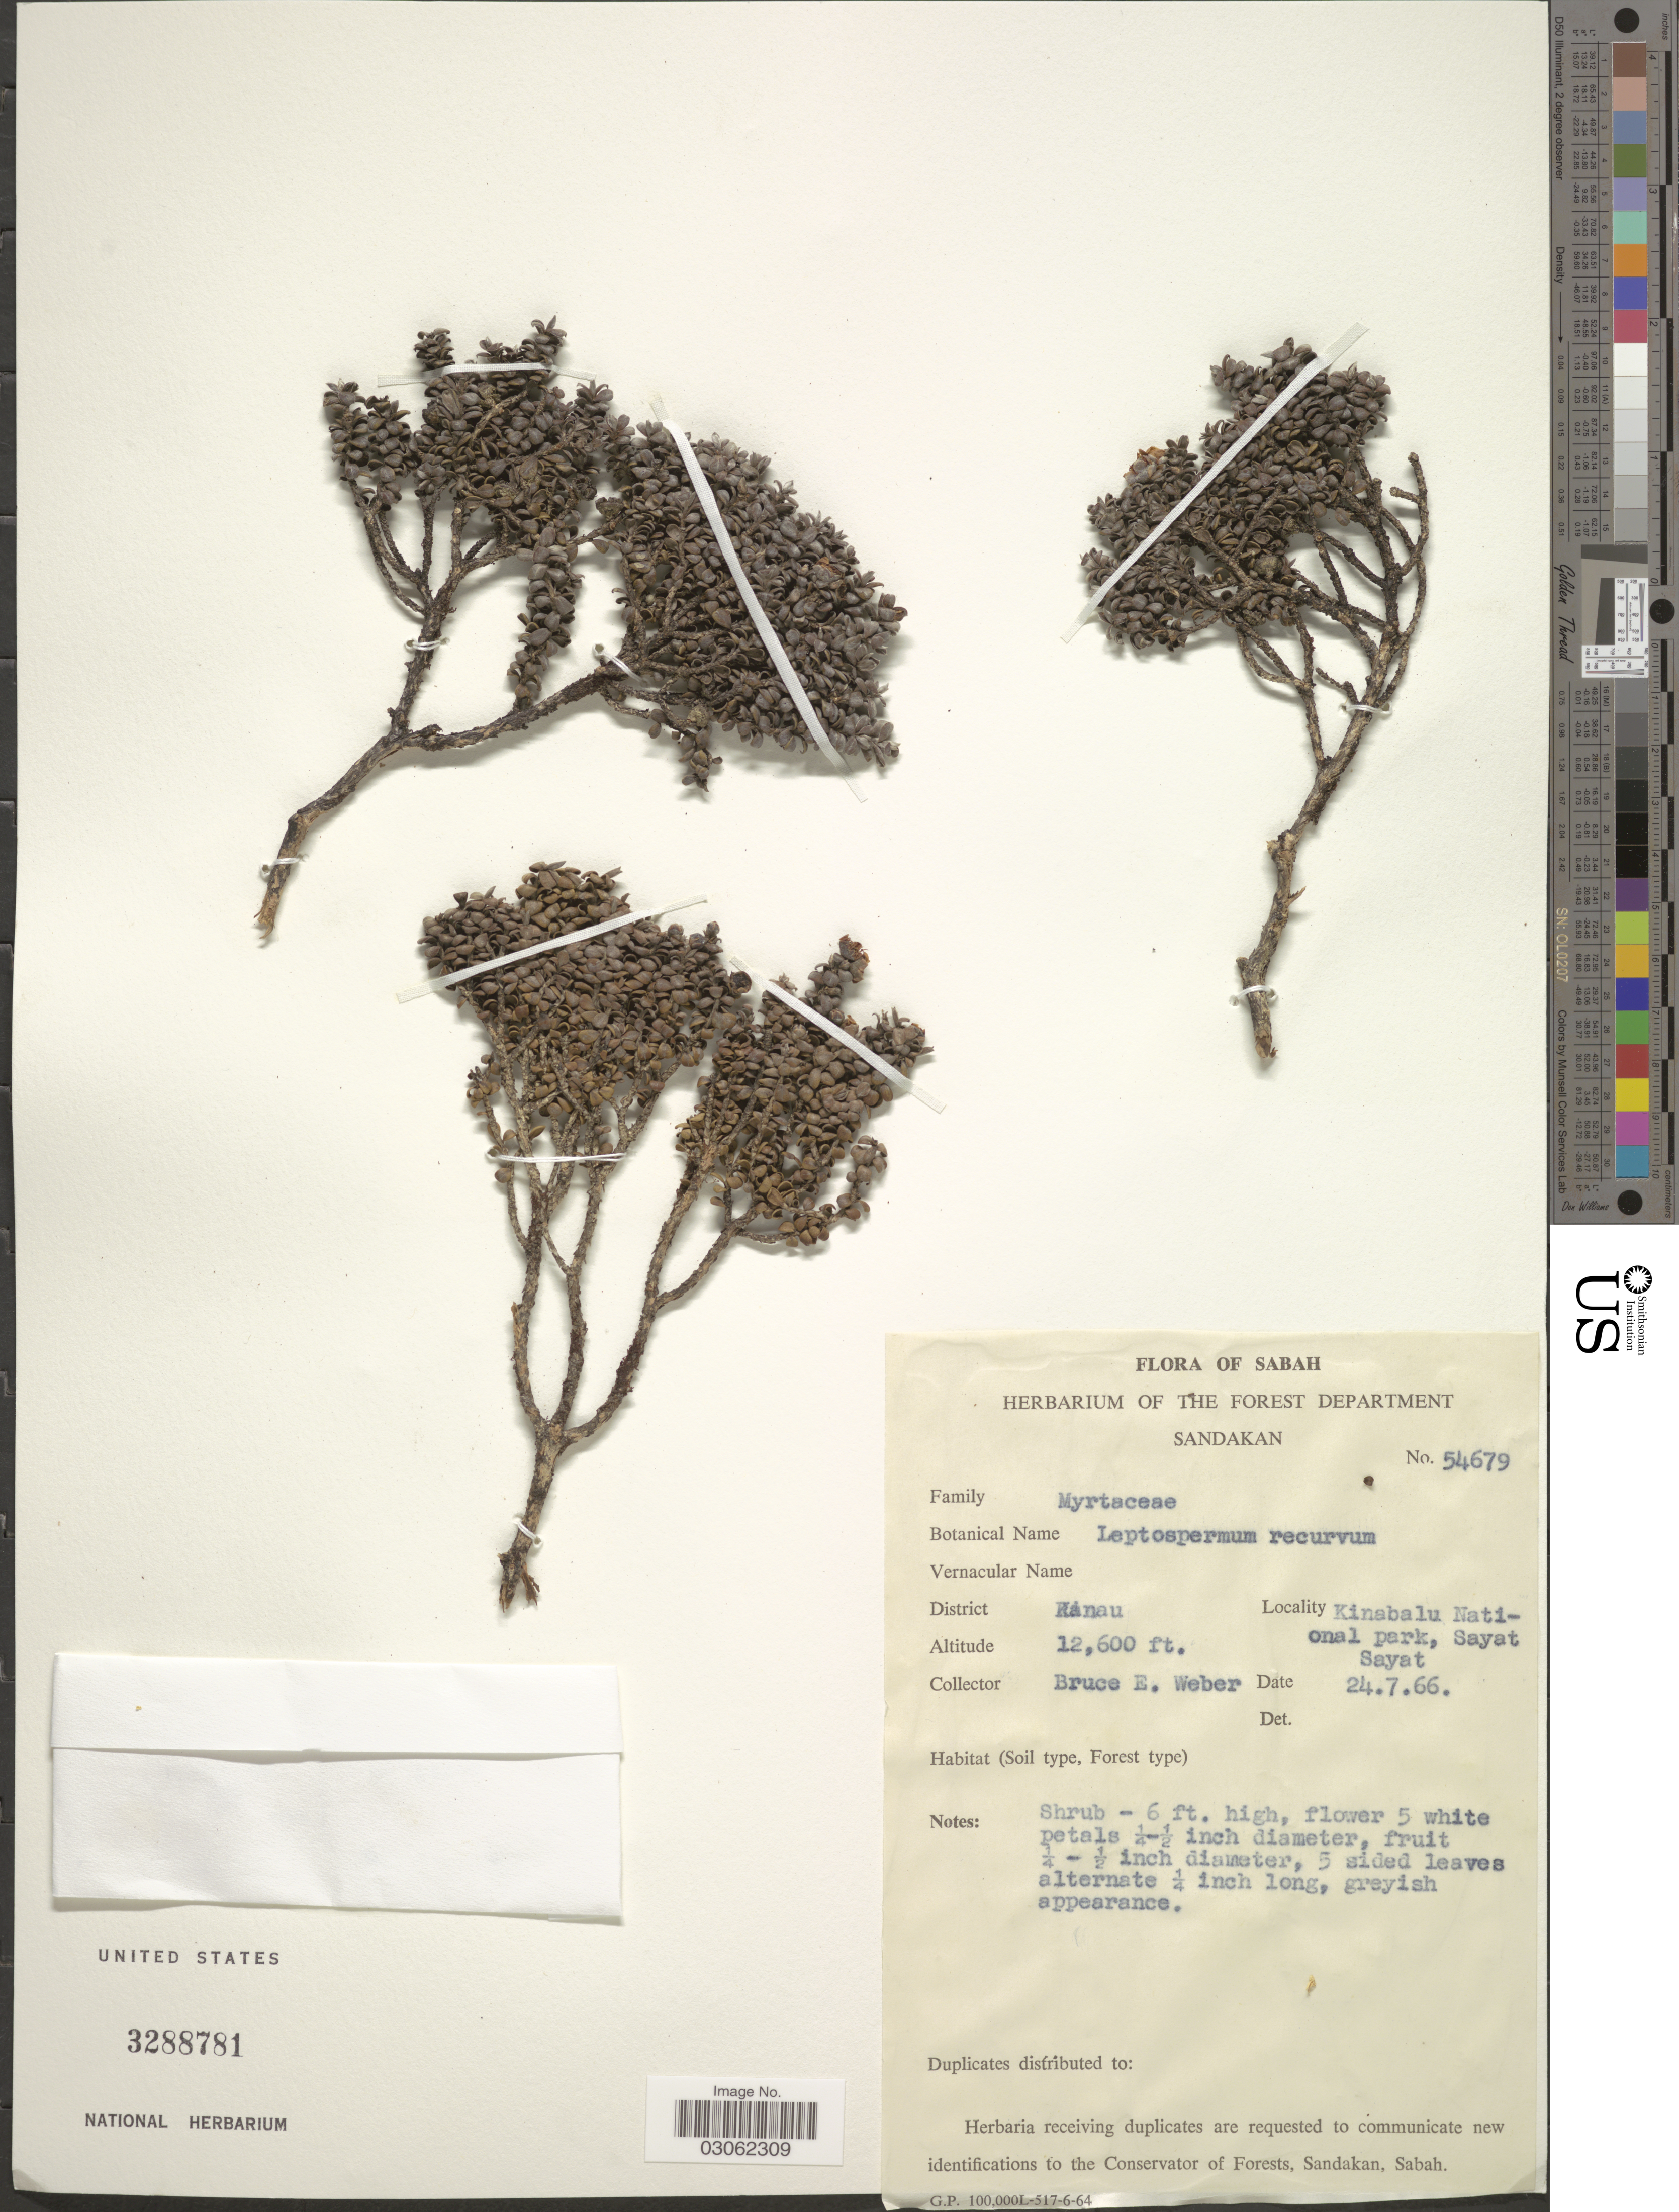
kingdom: Plantae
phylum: Tracheophyta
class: Magnoliopsida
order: Myrtales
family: Myrtaceae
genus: Leptospermum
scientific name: Leptospermum recurvum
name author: Hook. f.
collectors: B. E. Weber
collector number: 54679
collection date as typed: Transcribed d/m/y: 24/7/66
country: Malaysia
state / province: Sabah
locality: District Ránau. Kinabalu National park, Sayat Sayat.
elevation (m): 3840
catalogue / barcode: US 3288781